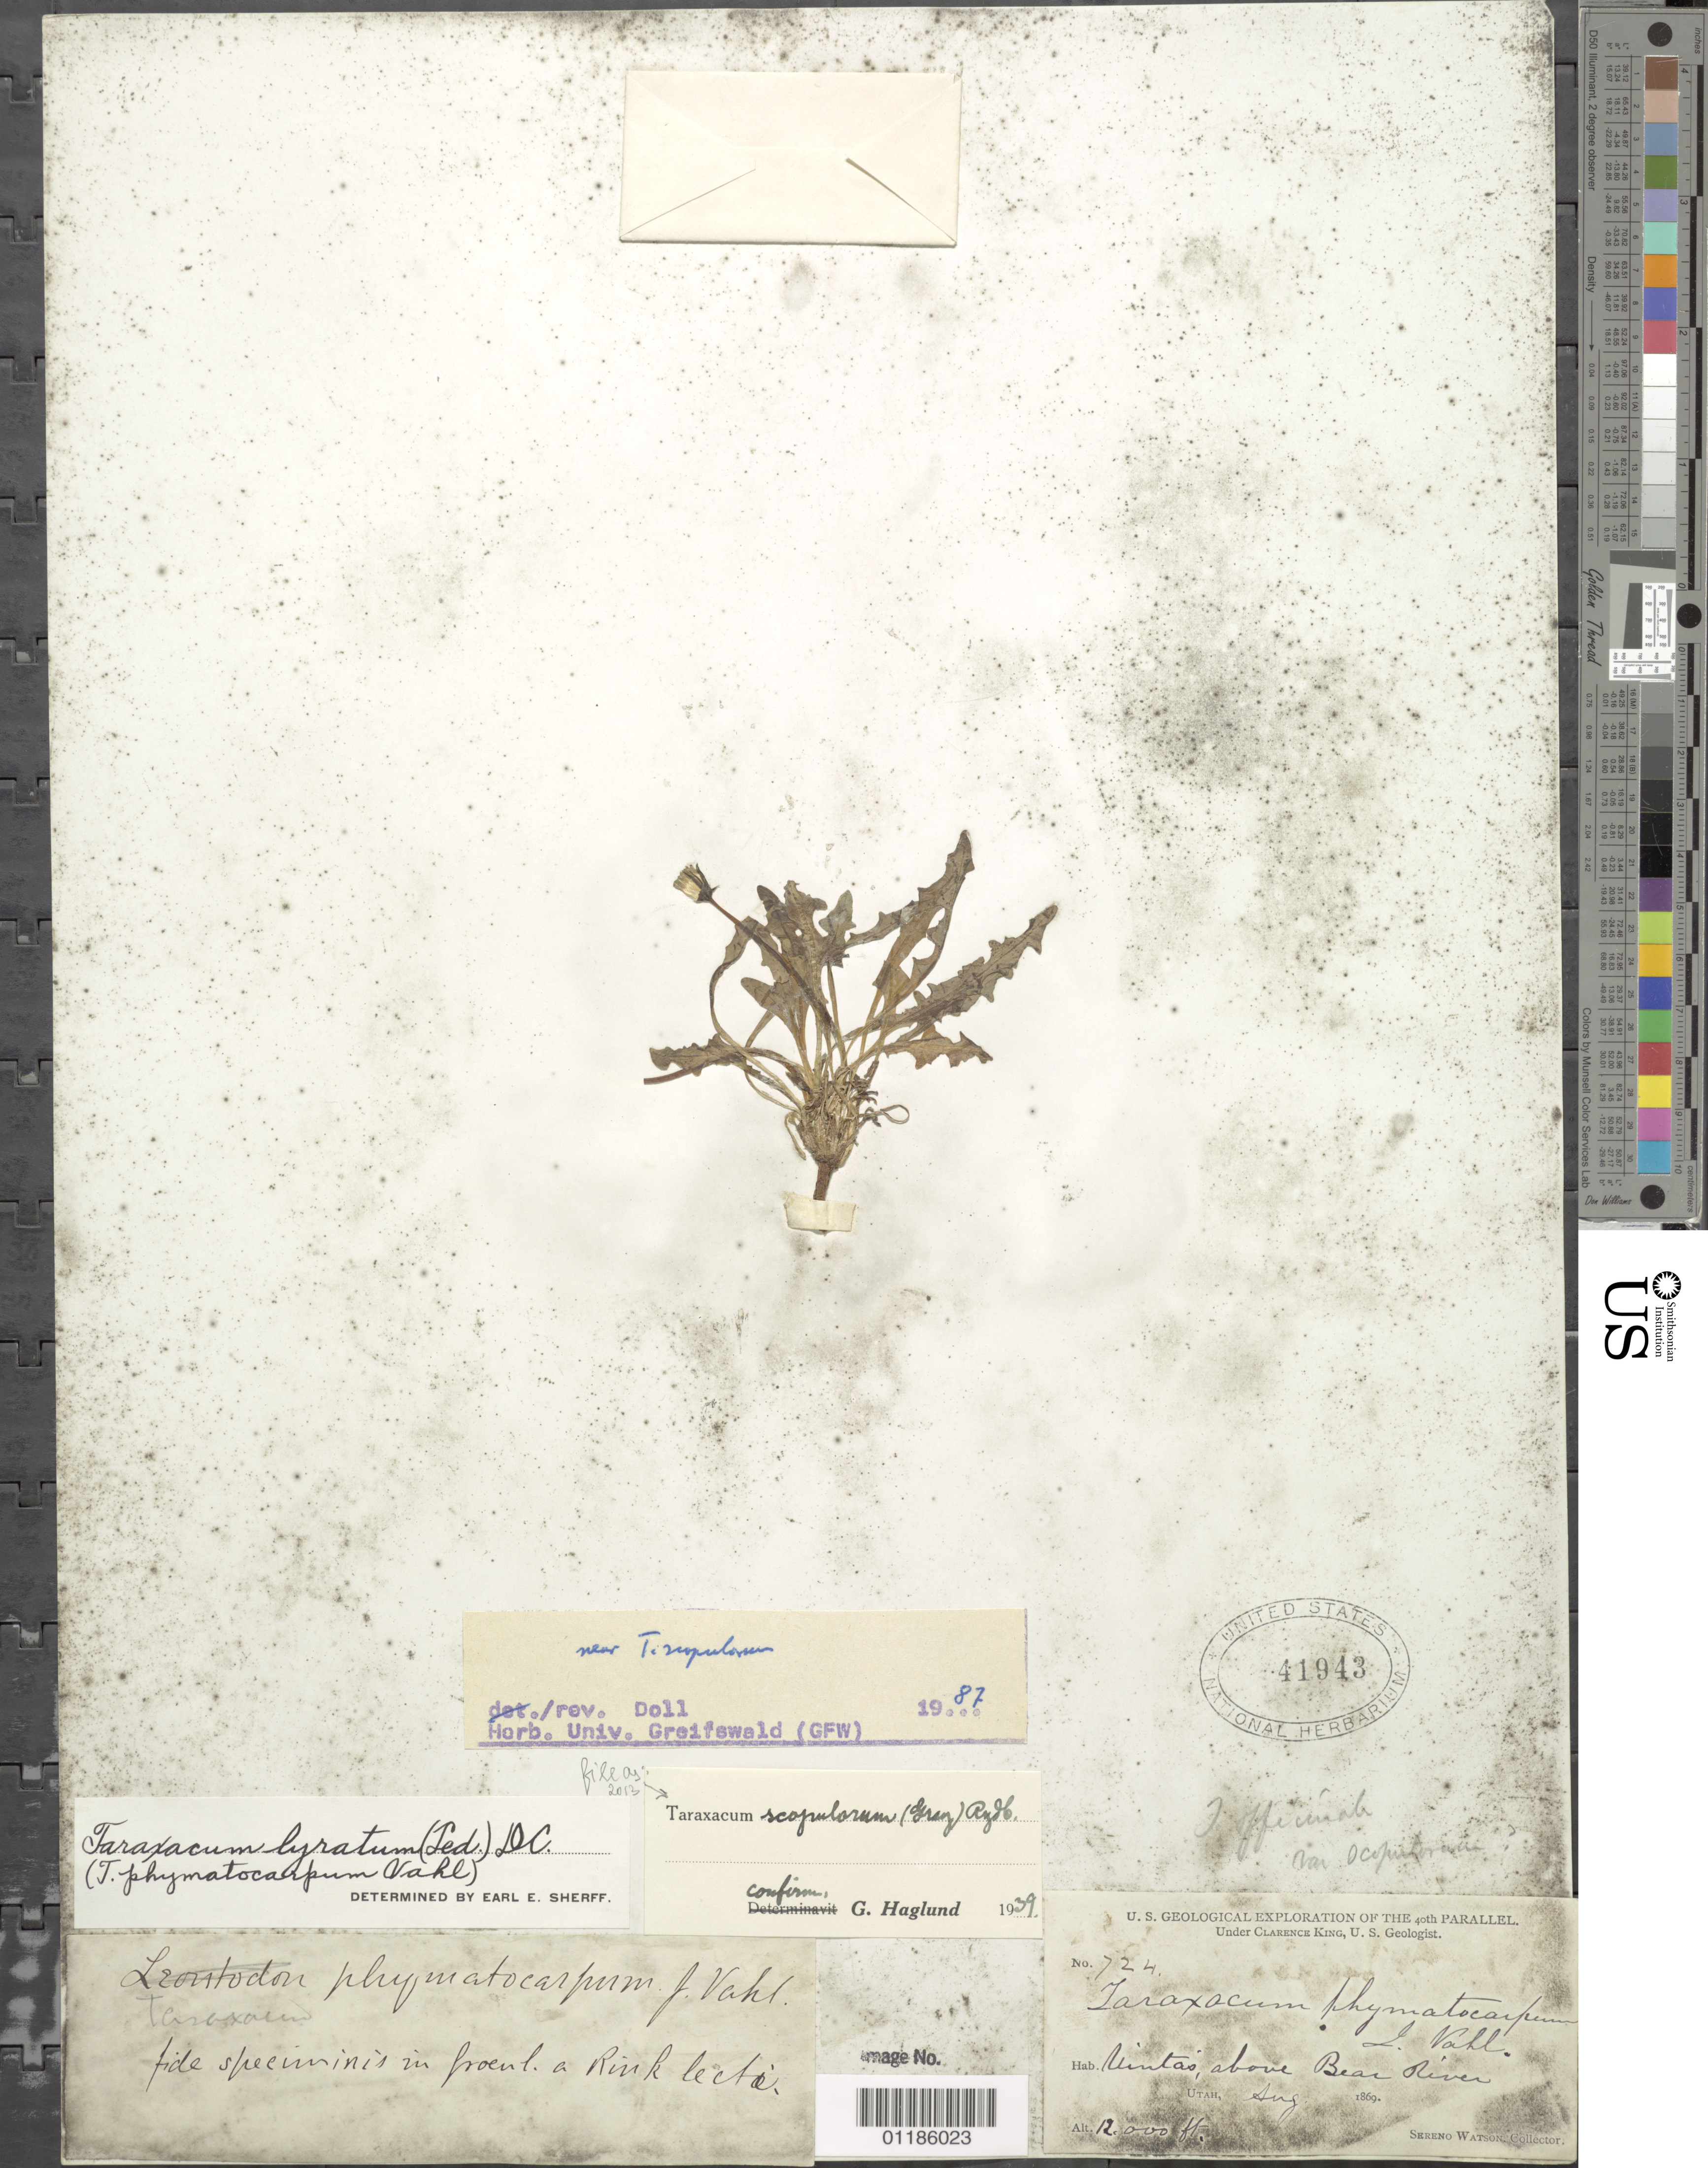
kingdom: Plantae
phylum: Tracheophyta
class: Magnoliopsida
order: Asterales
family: Asteraceae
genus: Taraxacum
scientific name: Taraxacum scopulorum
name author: (A. Gray) Rydb.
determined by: Haglung, Gustaf Emanuel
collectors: S. Watson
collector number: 724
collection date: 1869-08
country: United States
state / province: Utah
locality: Uintas, above Bear River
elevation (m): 3658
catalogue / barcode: US 41943